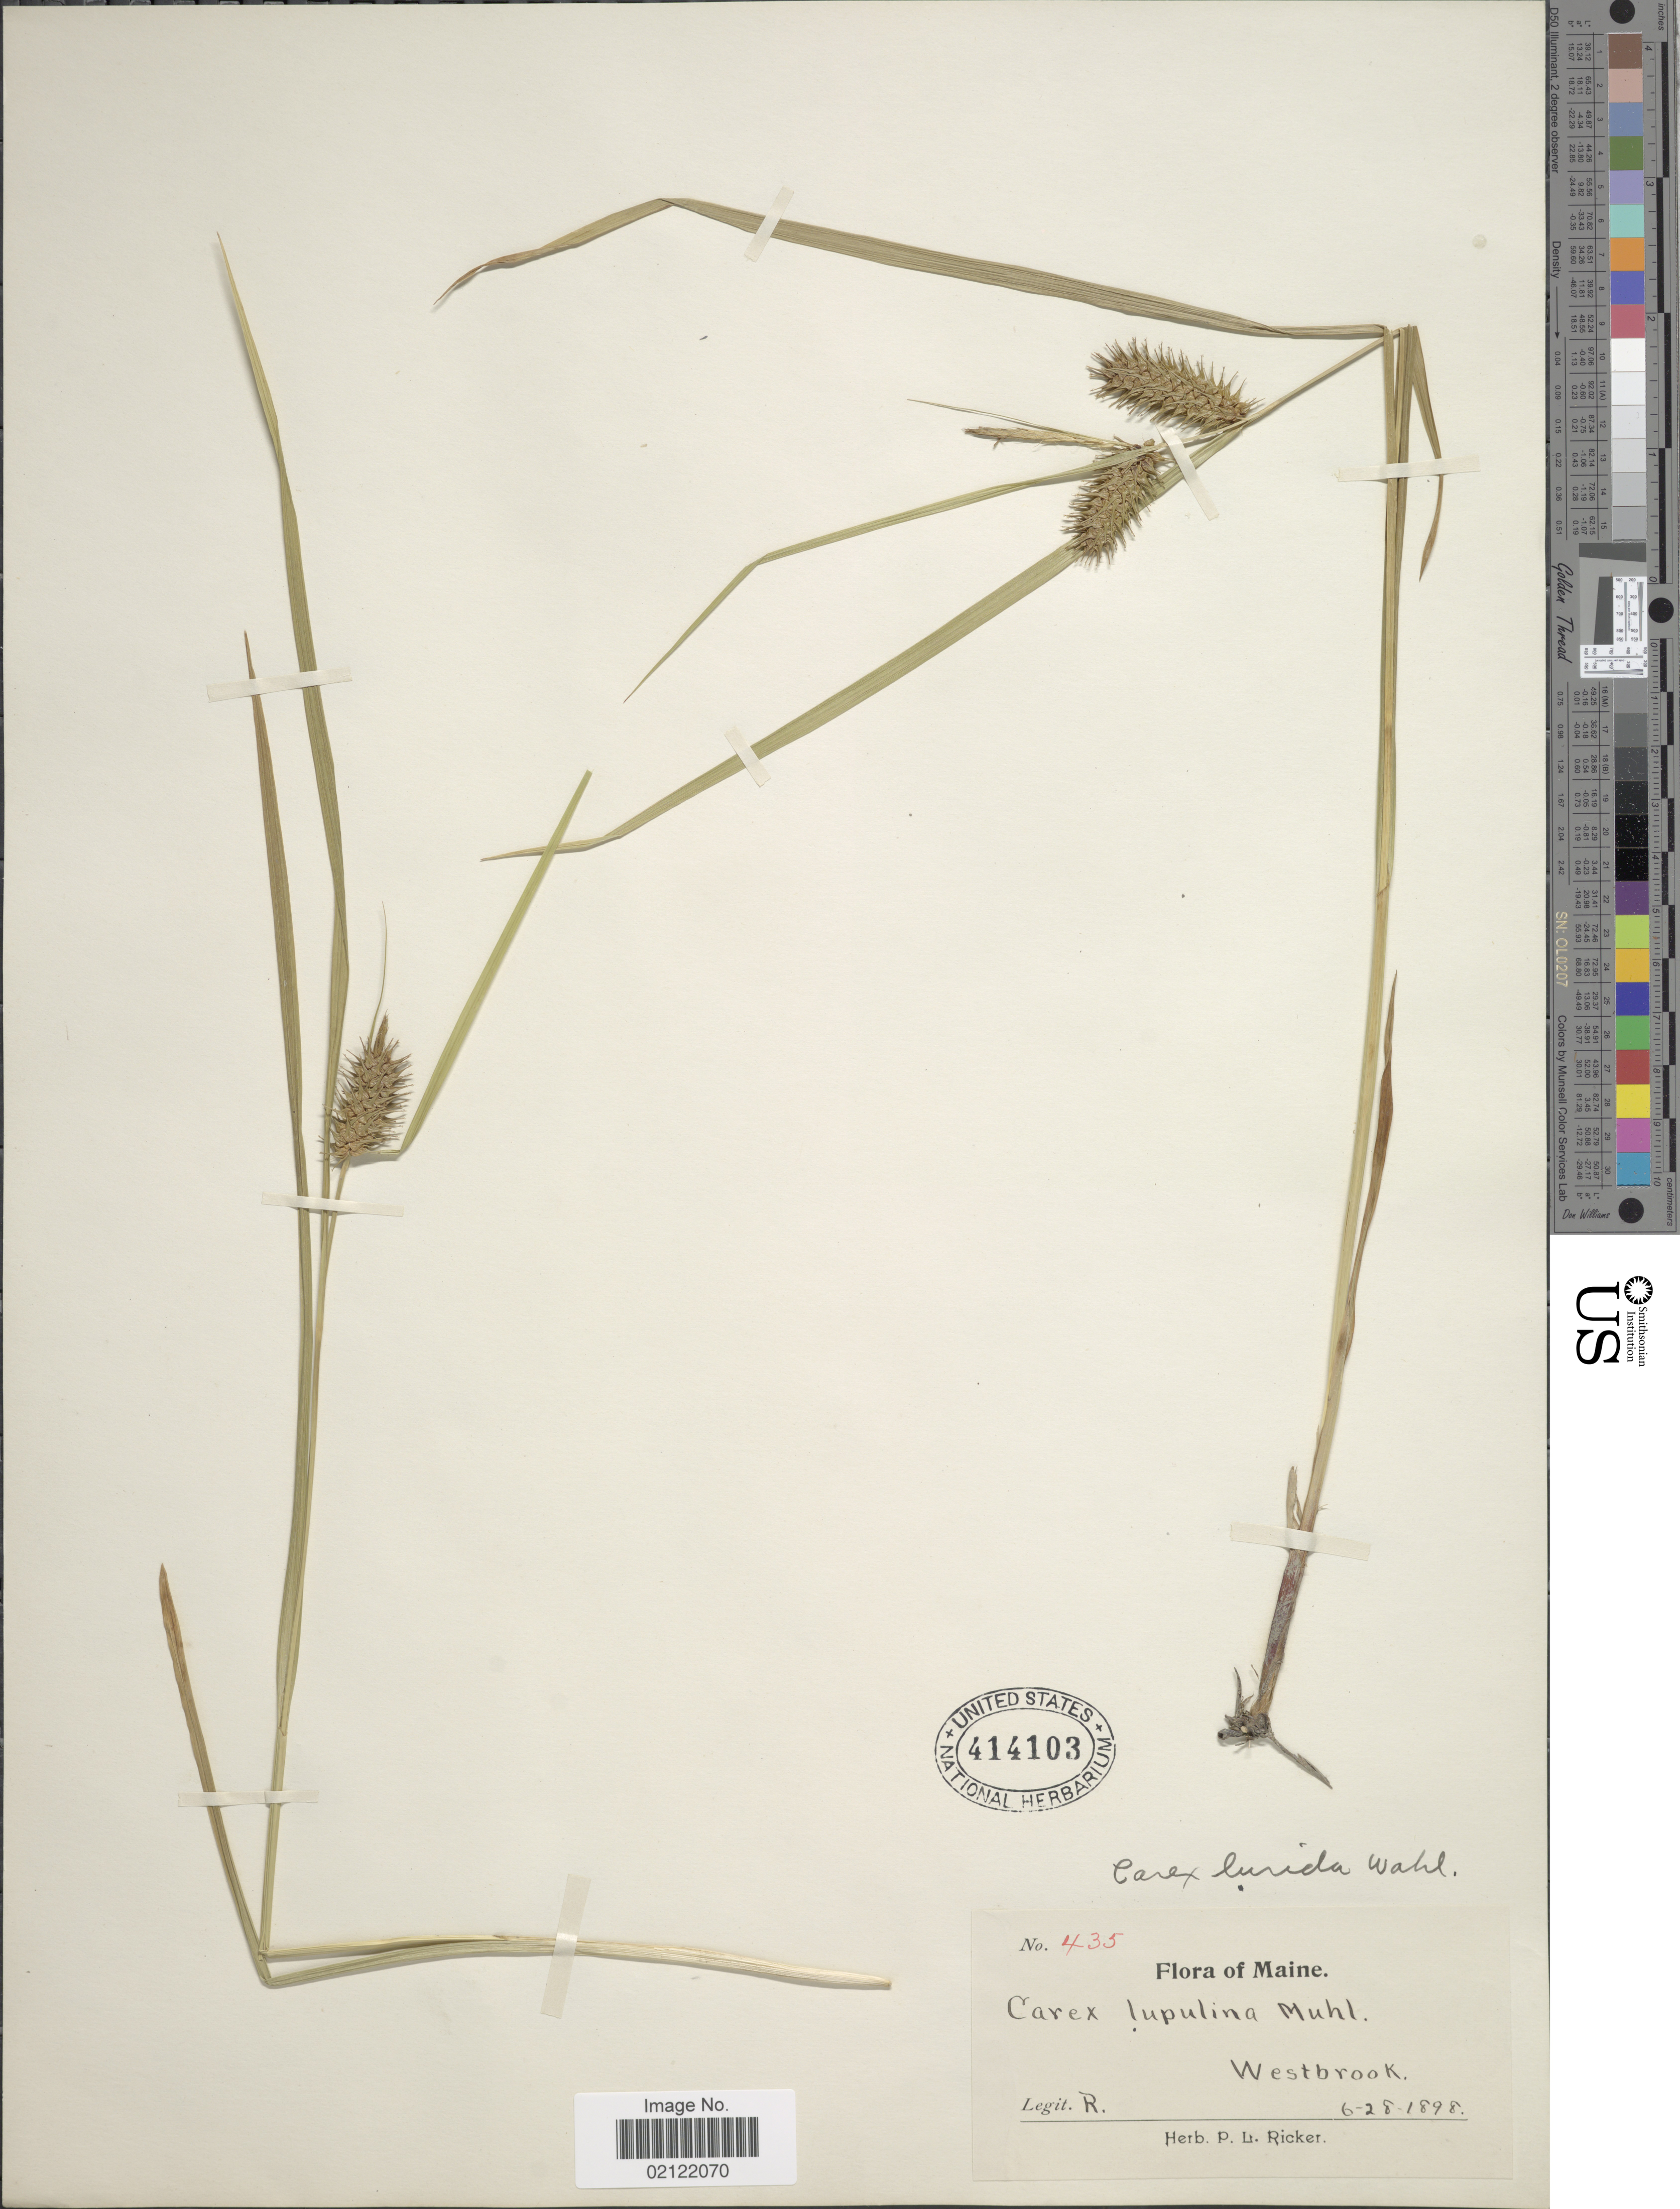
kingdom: Plantae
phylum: Tracheophyta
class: Liliopsida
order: Poales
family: Cyperaceae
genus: Carex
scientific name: Carex lurida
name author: Wahlenb.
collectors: P. Ricker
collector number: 435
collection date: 1898-06-28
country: United States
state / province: Maine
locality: Westbrook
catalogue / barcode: US 414103